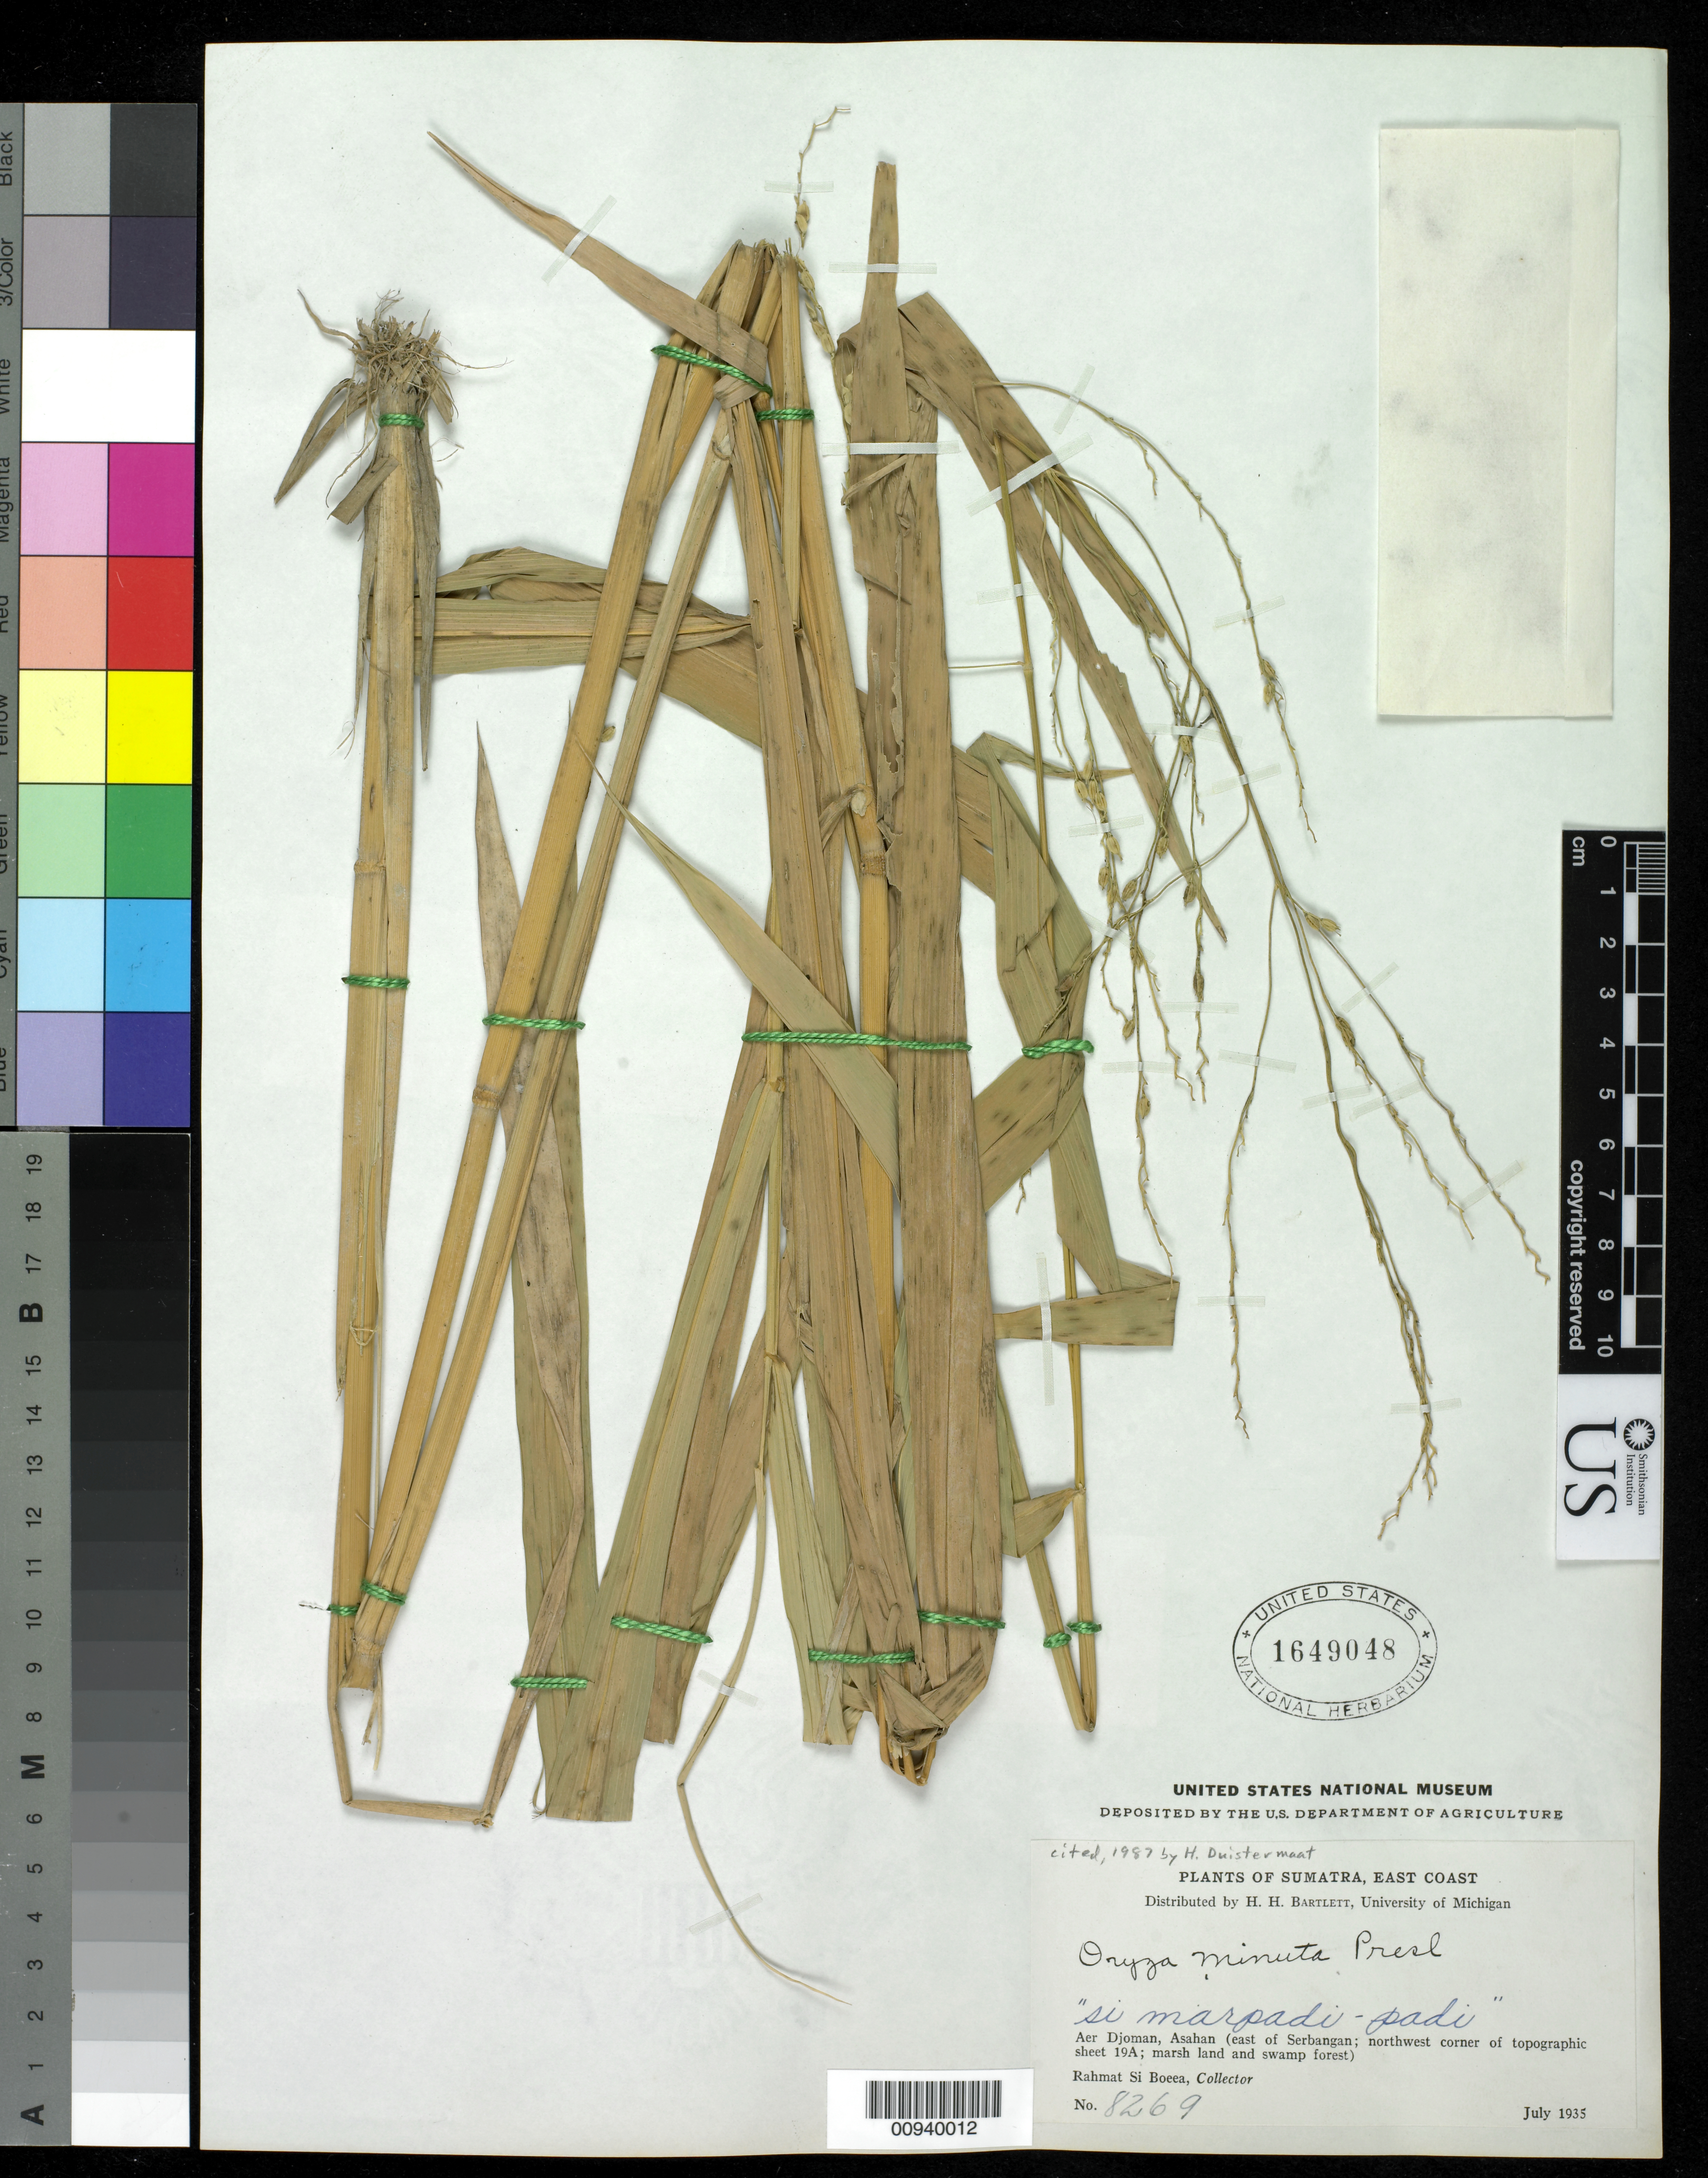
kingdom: Plantae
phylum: Tracheophyta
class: Liliopsida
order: Poales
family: Poaceae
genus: Oryza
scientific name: Oryza minuta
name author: J. Presl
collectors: Rahmat Si Boeea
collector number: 8269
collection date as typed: Jul 1935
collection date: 1935-07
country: Indonesia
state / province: Sumatra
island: Sumatra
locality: East Coast, Aer Djoman, Asahan east of Serbangan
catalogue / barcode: US 1649048